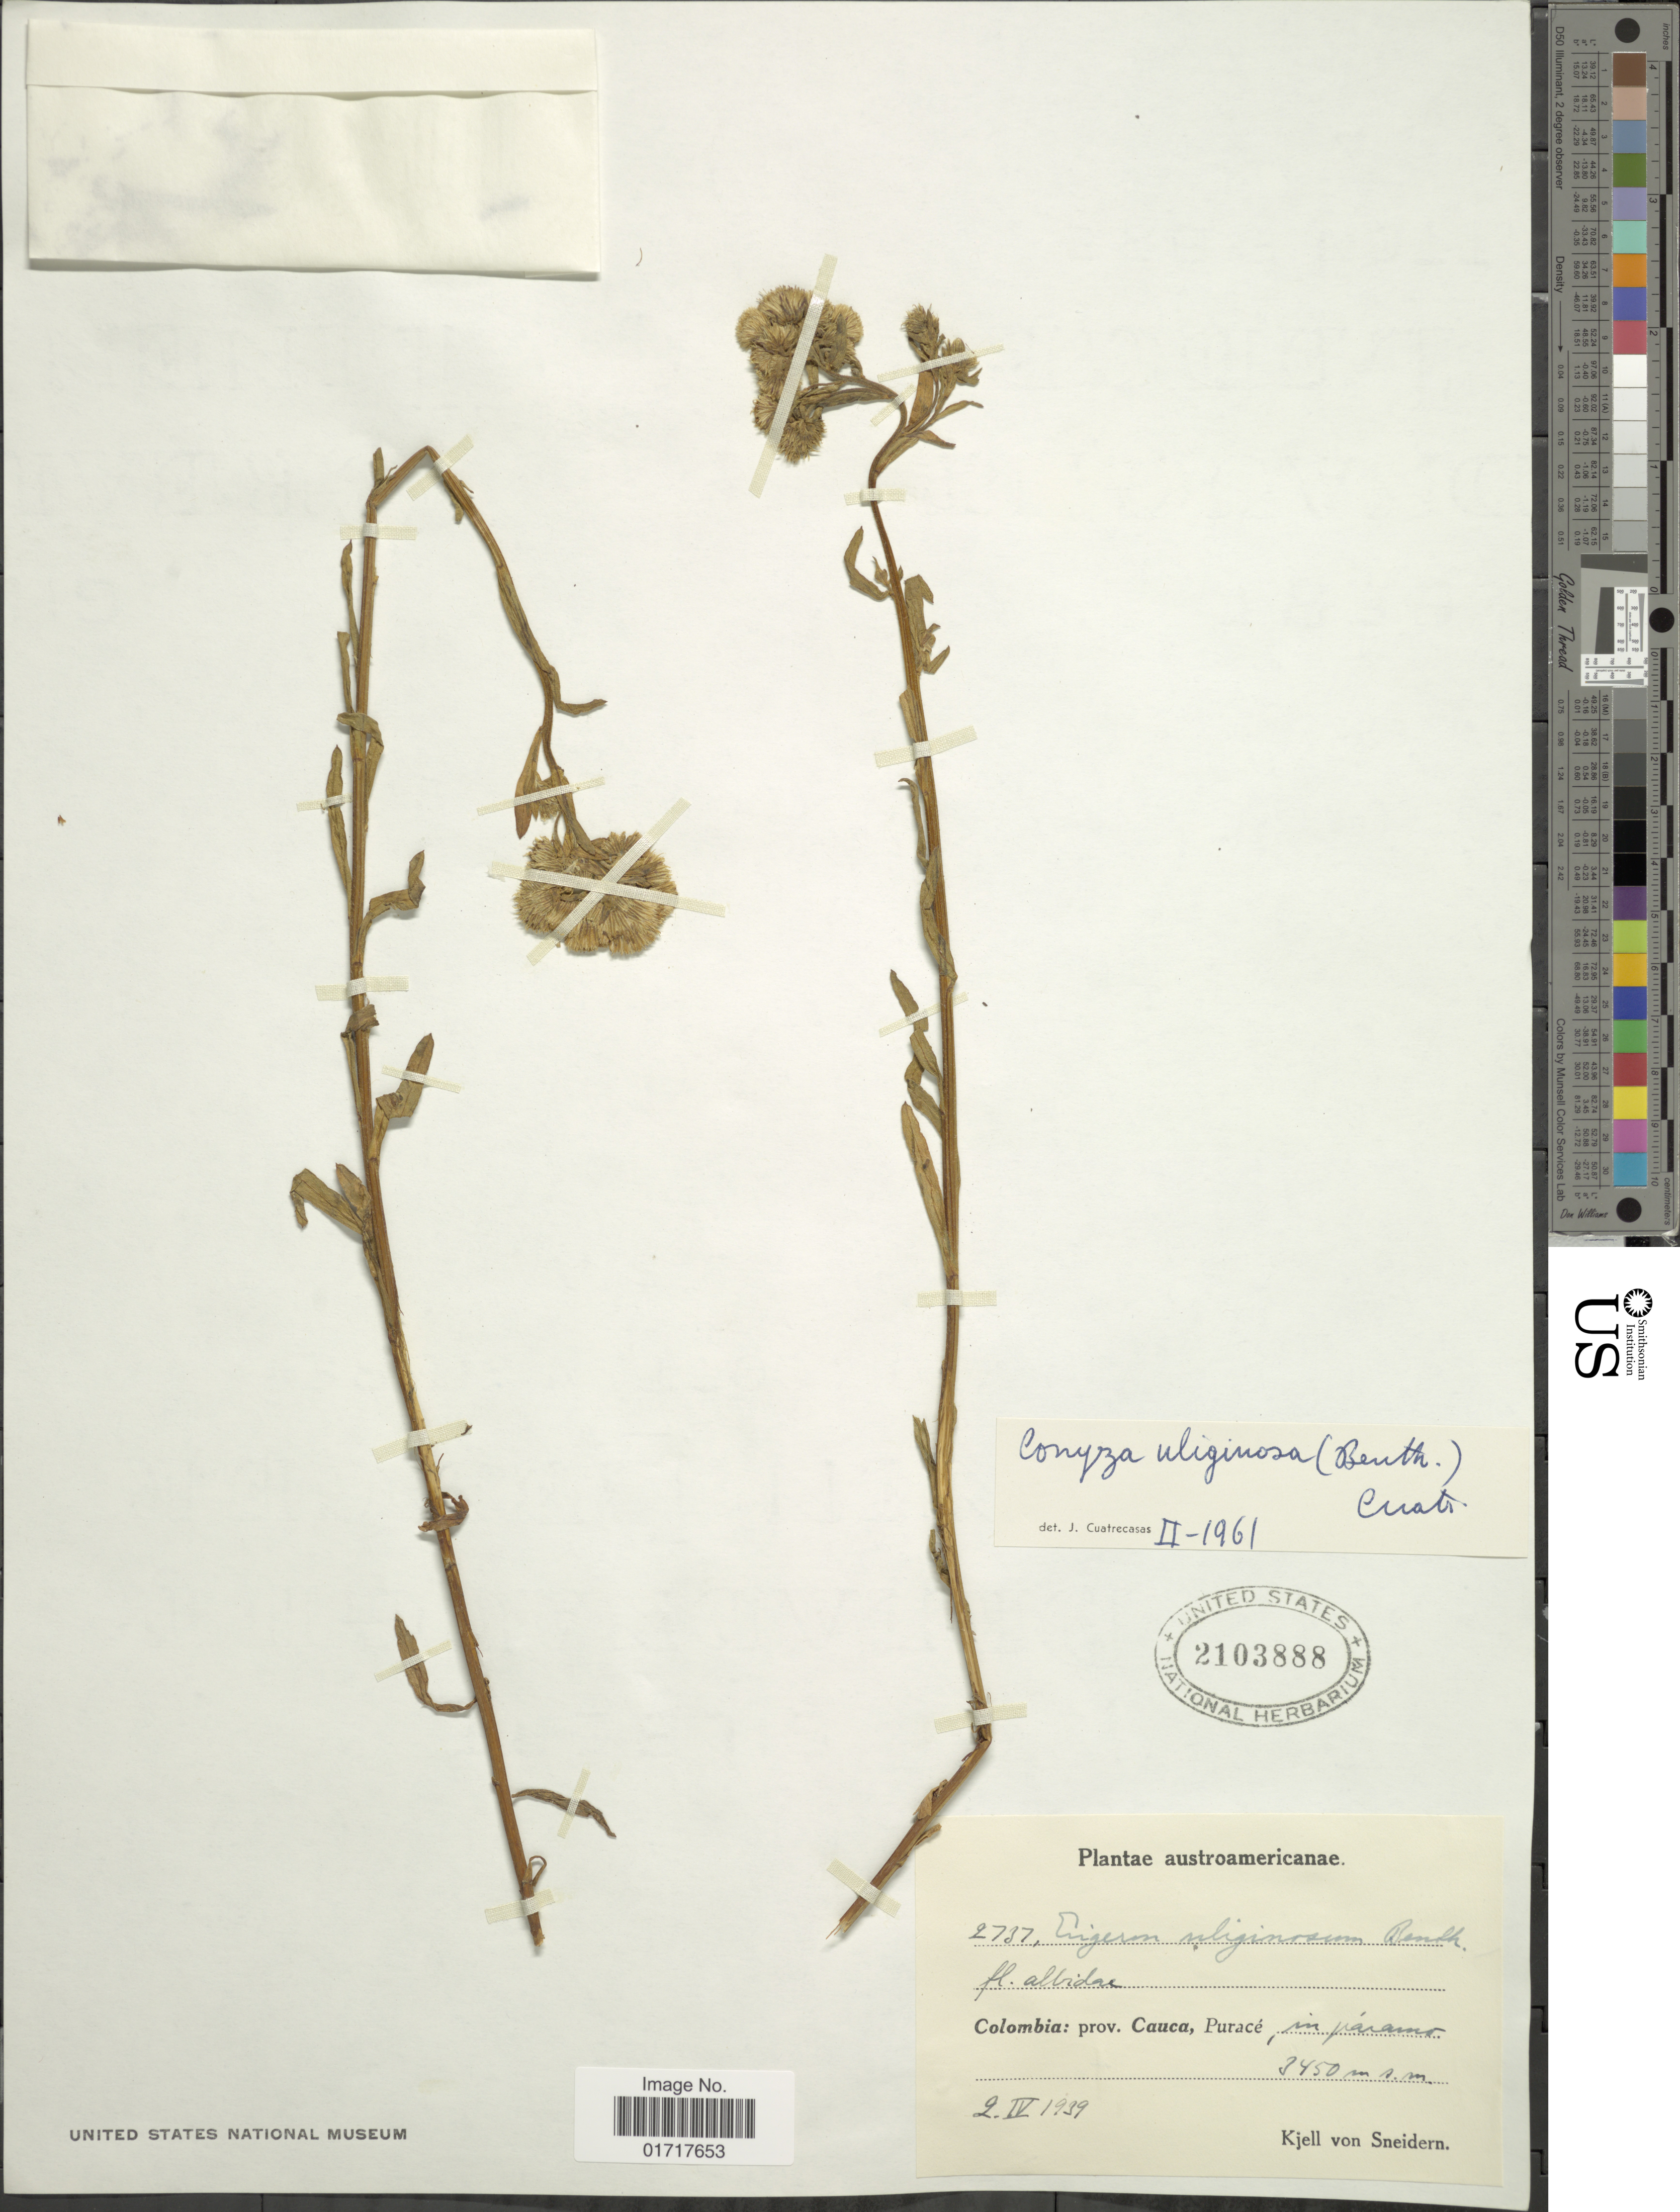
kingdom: Plantae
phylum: Tracheophyta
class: Magnoliopsida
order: Asterales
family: Asteraceae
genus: Conyza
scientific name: Conyza uliginosa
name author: (Benth.) Cuatrec.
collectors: K. von Sneidern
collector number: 2737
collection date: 1939-04-02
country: Colombia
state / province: Cauca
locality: Colombia: Prov. Cauca, Purcae. in paramo.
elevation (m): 3450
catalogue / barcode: US 2103888